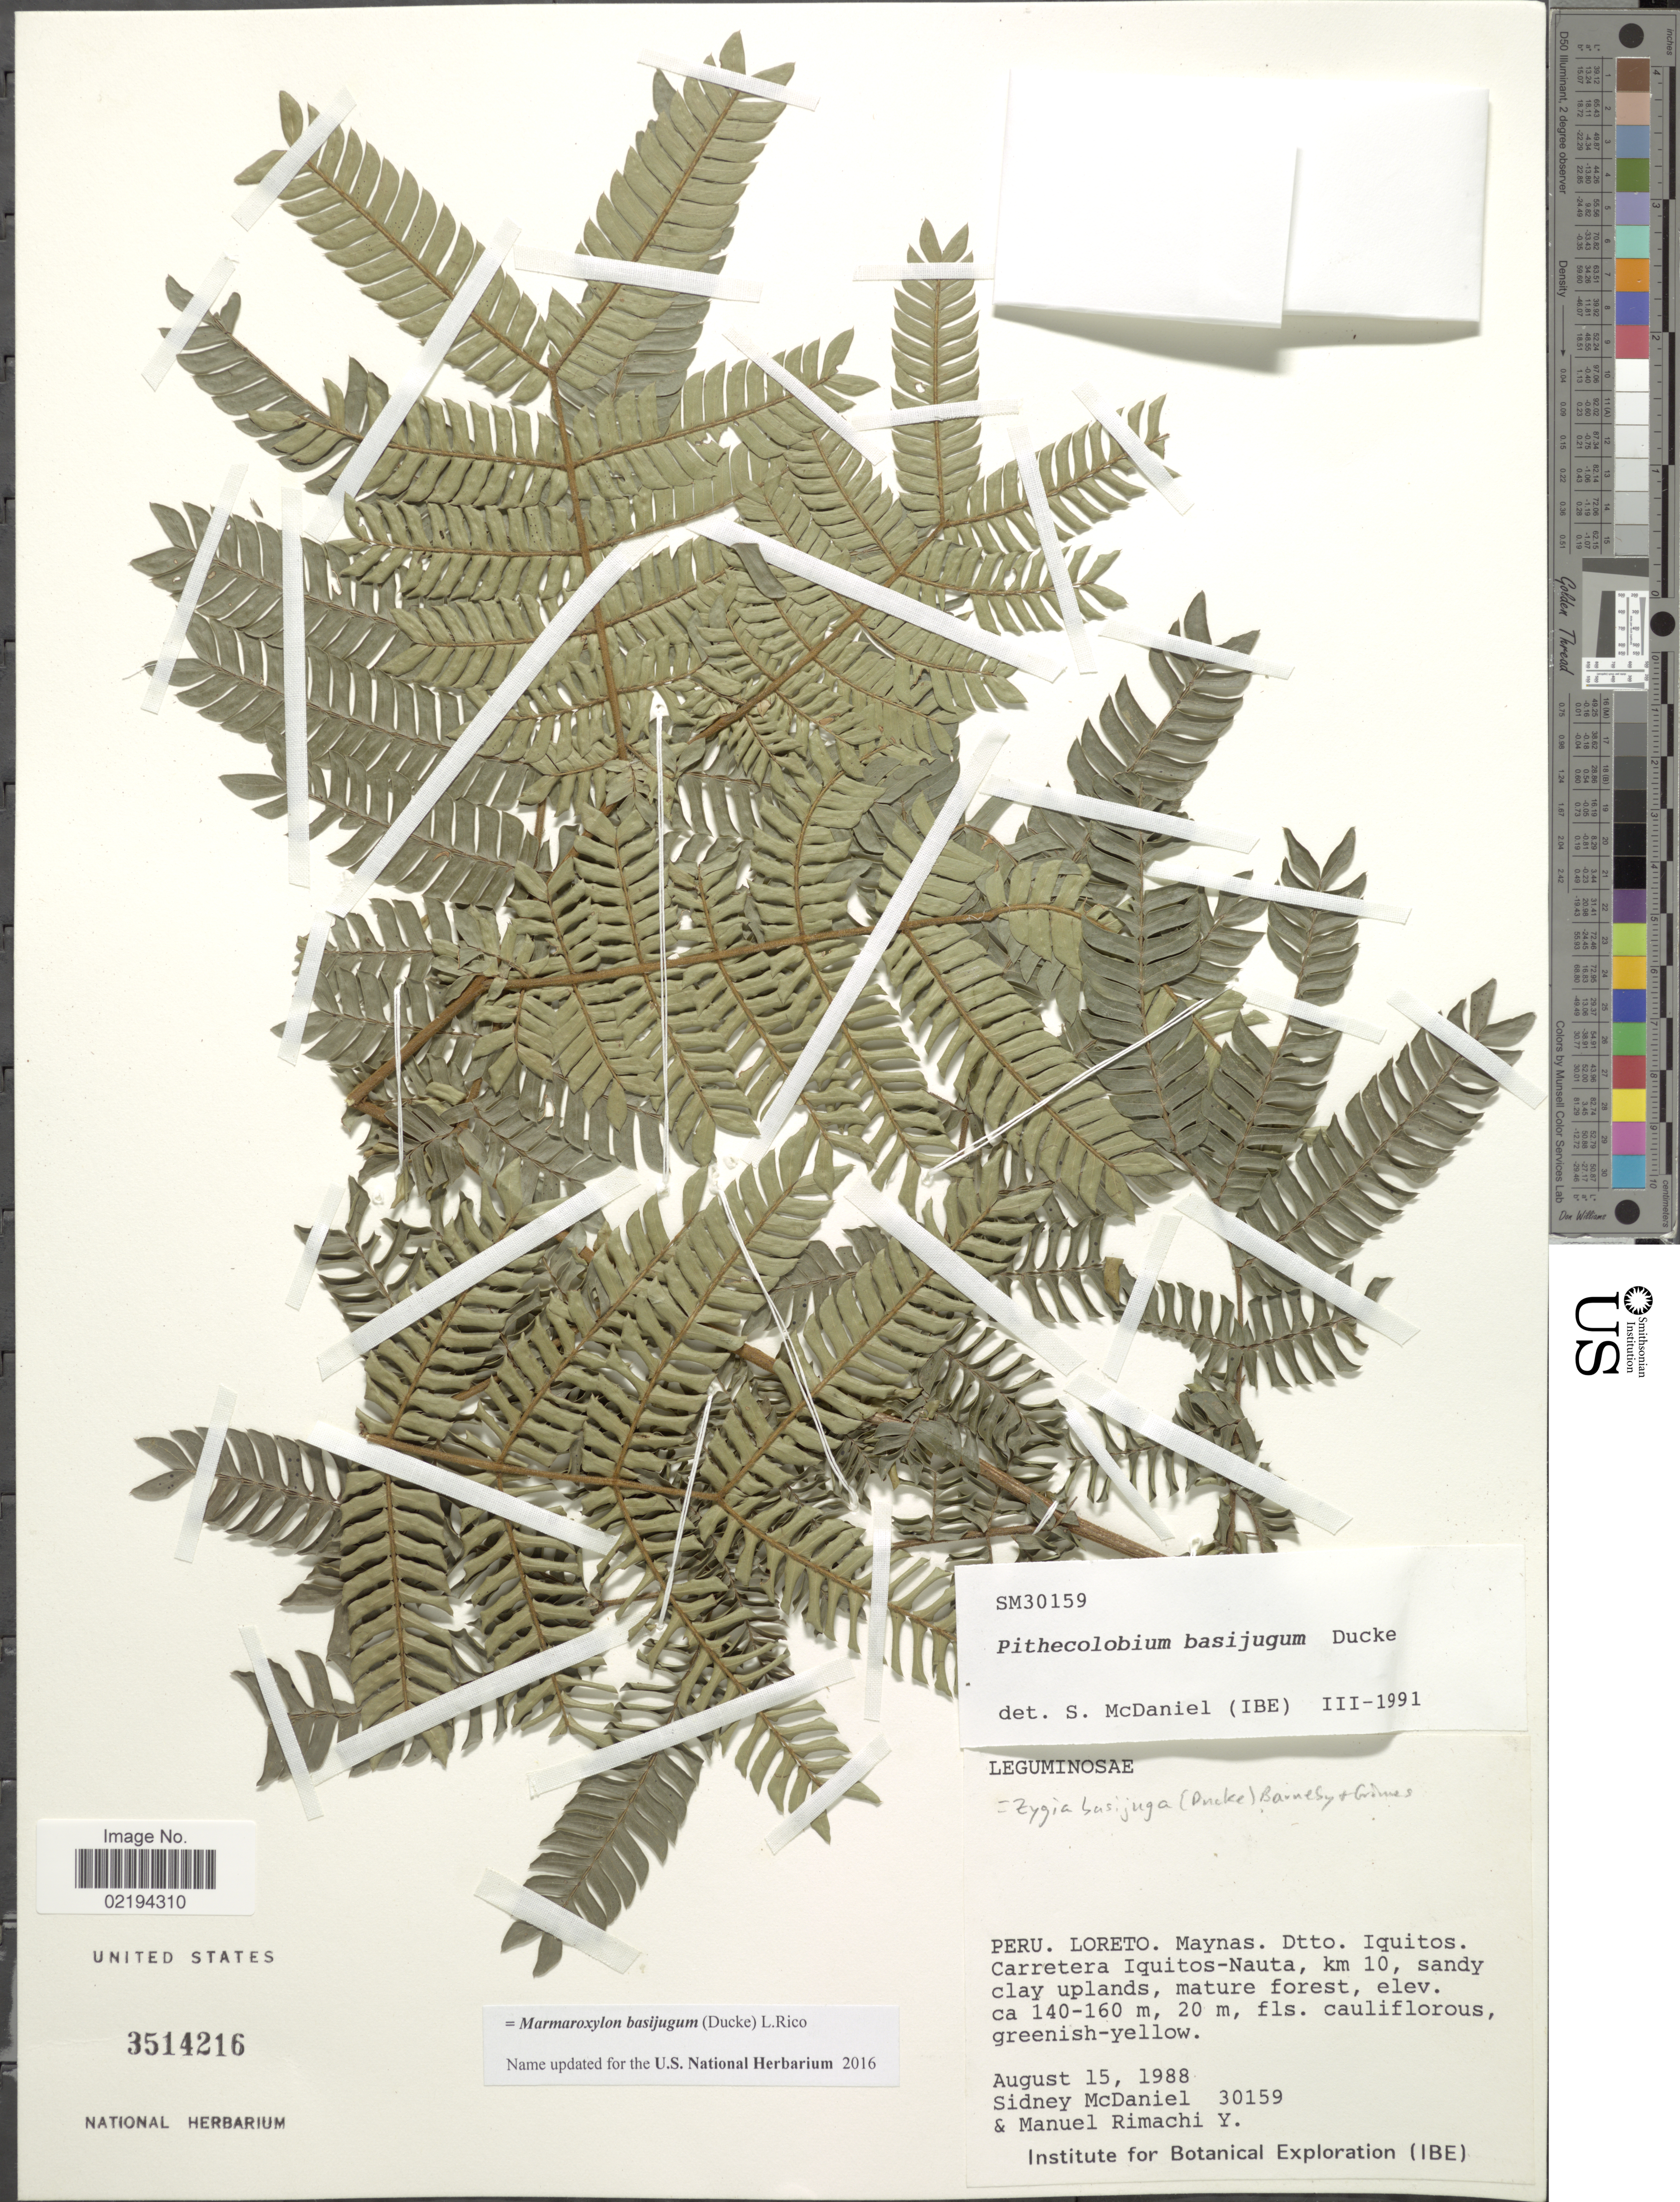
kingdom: Plantae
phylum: Tracheophyta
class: Magnoliopsida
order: Fabales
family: Fabaceae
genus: Zygia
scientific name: Zygia basijuga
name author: (Ducke) Barneby & J.W. Grimes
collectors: S. McDaniel & M. Rimachi Y.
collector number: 30159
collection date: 1988-08-15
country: Peru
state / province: Loreto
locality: Maynas, Dtto. iquitos, Carretera Iquitos-Nauta, km 10, sandy clay uplands.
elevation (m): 140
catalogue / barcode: US 3514216